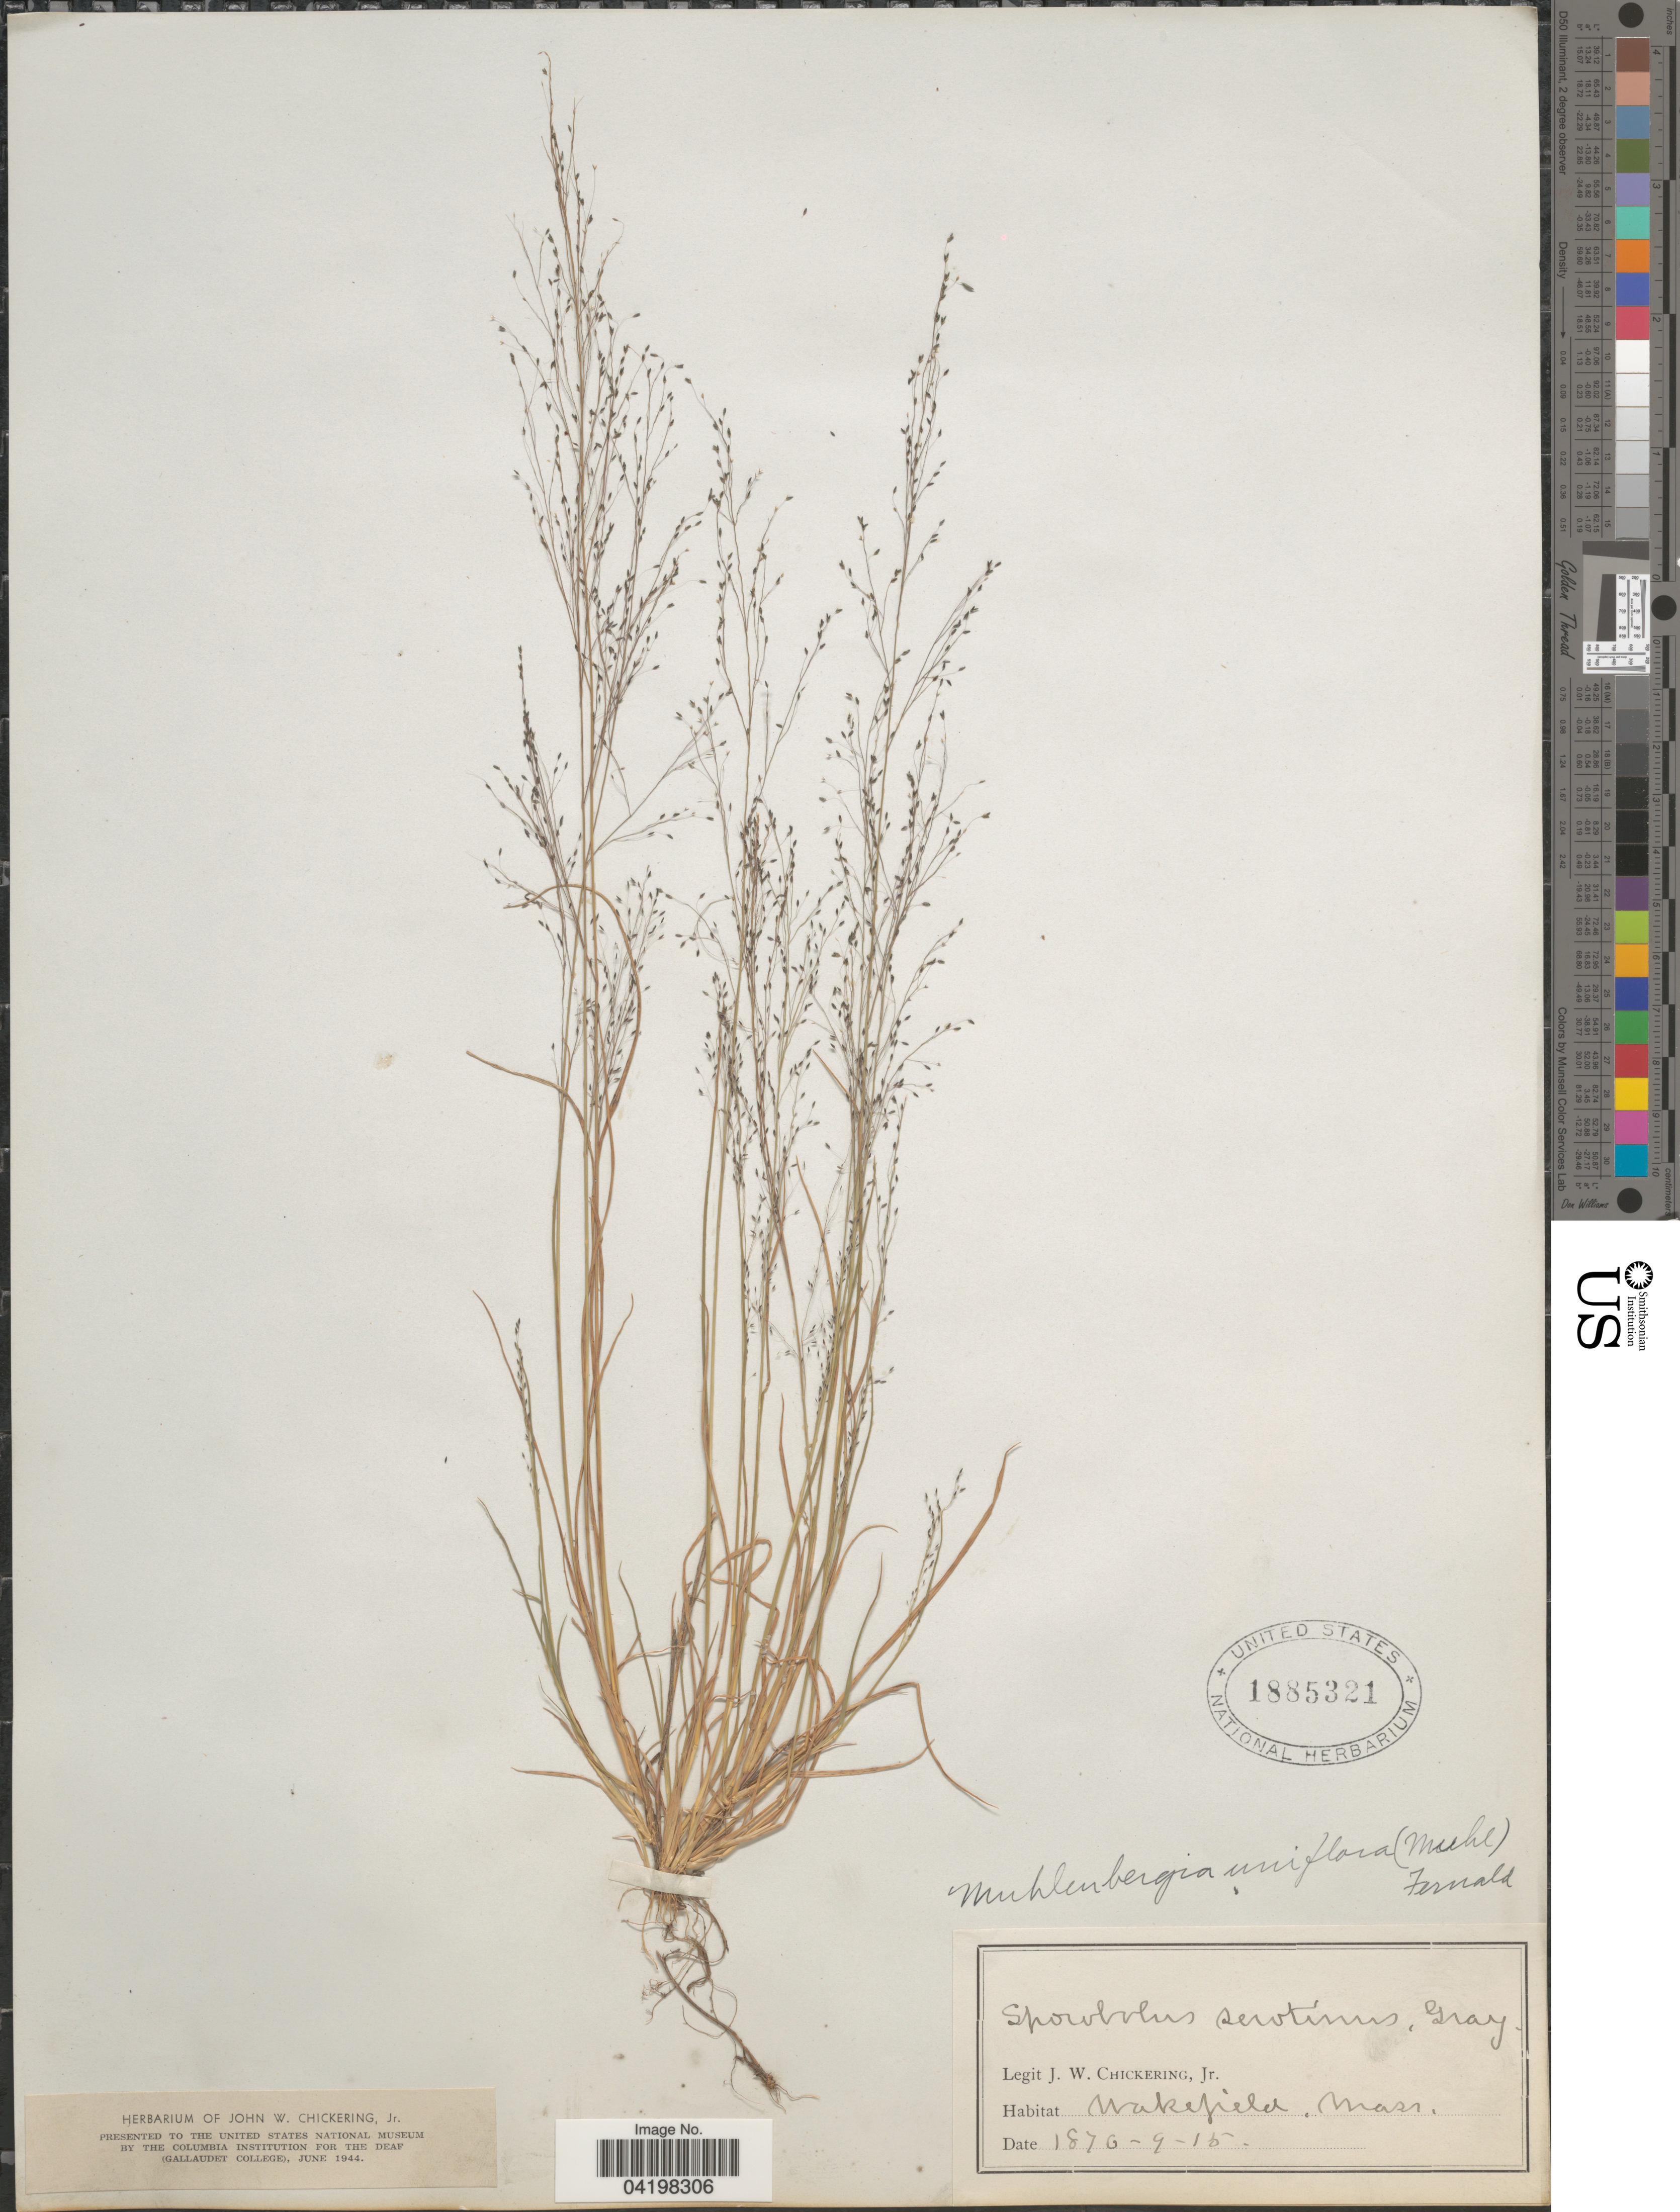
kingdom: Plantae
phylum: Tracheophyta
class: Liliopsida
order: Poales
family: Poaceae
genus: Muhlenbergia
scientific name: Muhlenbergia uniflora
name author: (Muhl.) Fernald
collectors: J. W. Chickering Jr.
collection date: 1870-09-15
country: United States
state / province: Massachusetts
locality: Wakefield.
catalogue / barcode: US 1885321